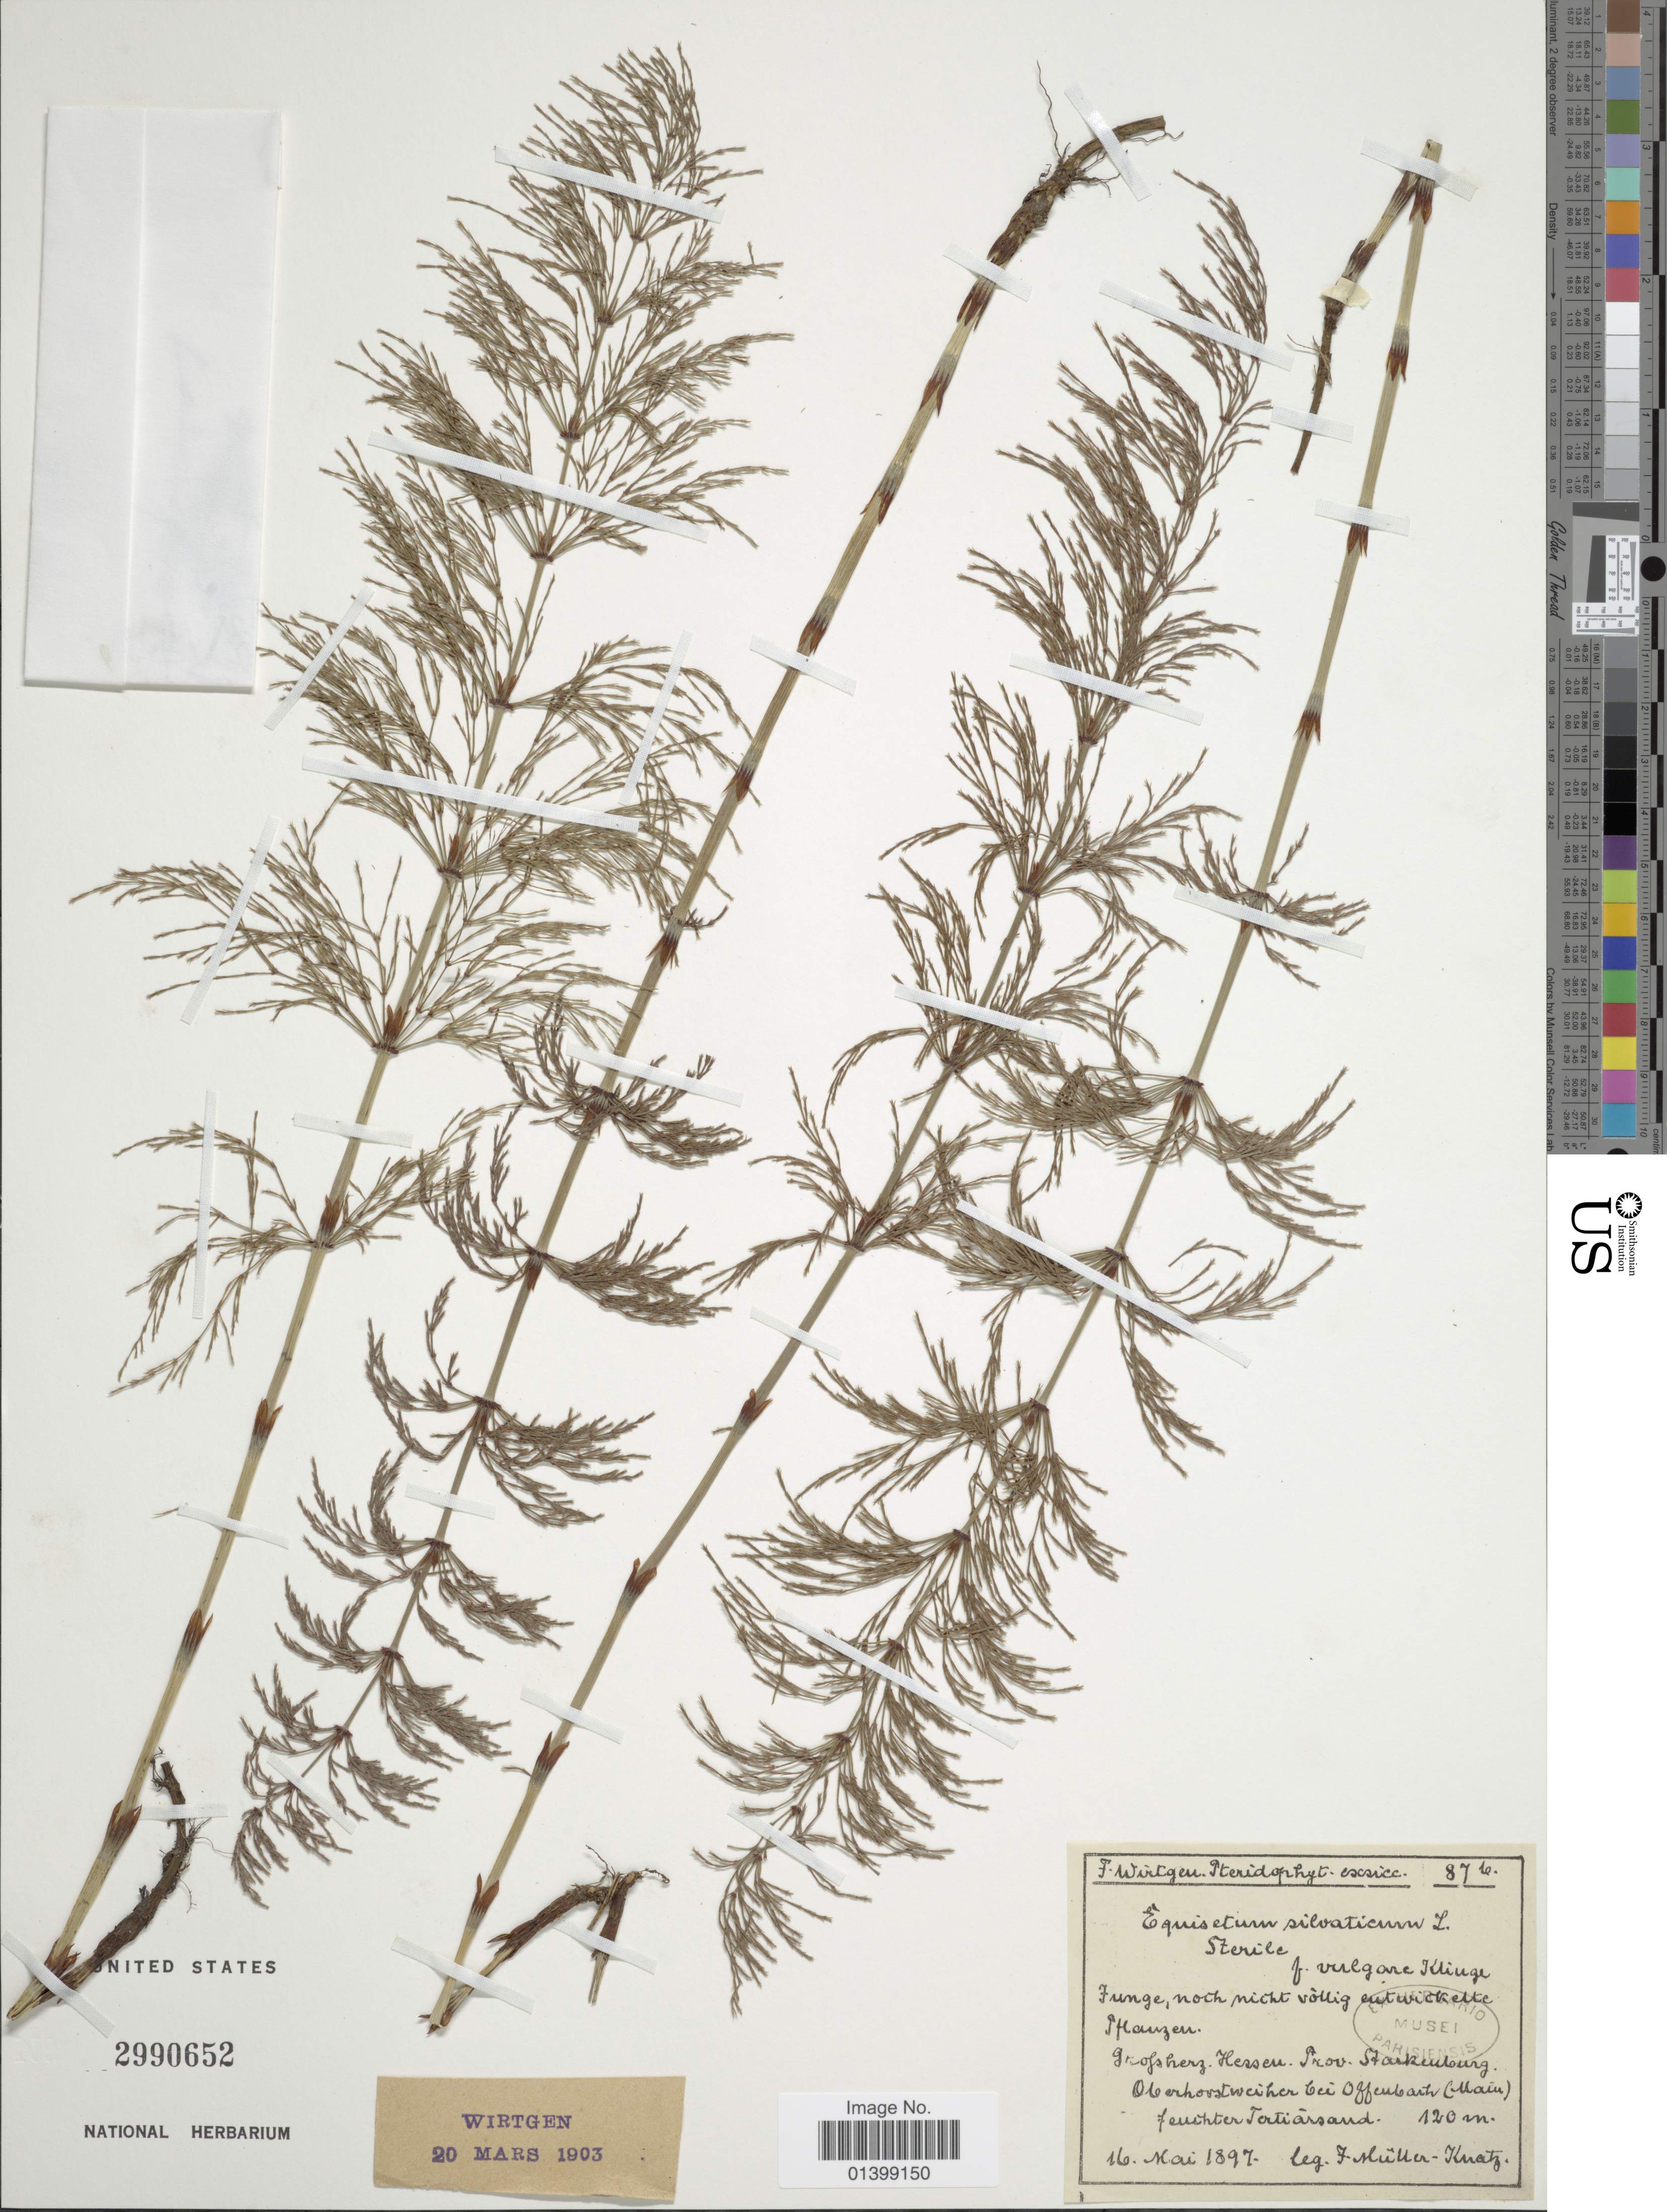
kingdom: Plantae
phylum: Tracheophyta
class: Polypodiopsida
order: Equisetales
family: Equisetaceae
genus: Equisetum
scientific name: Equisetum sylvaticum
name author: L.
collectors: F. Müller-Knatz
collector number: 87b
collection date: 1897-05-16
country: Germany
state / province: Rhineland-Palatinate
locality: Grofsberg, Prov Starkenburg, Oberhorstweiher bei Offenbarth (Main) [interpreted]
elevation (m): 120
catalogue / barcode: US 2990652